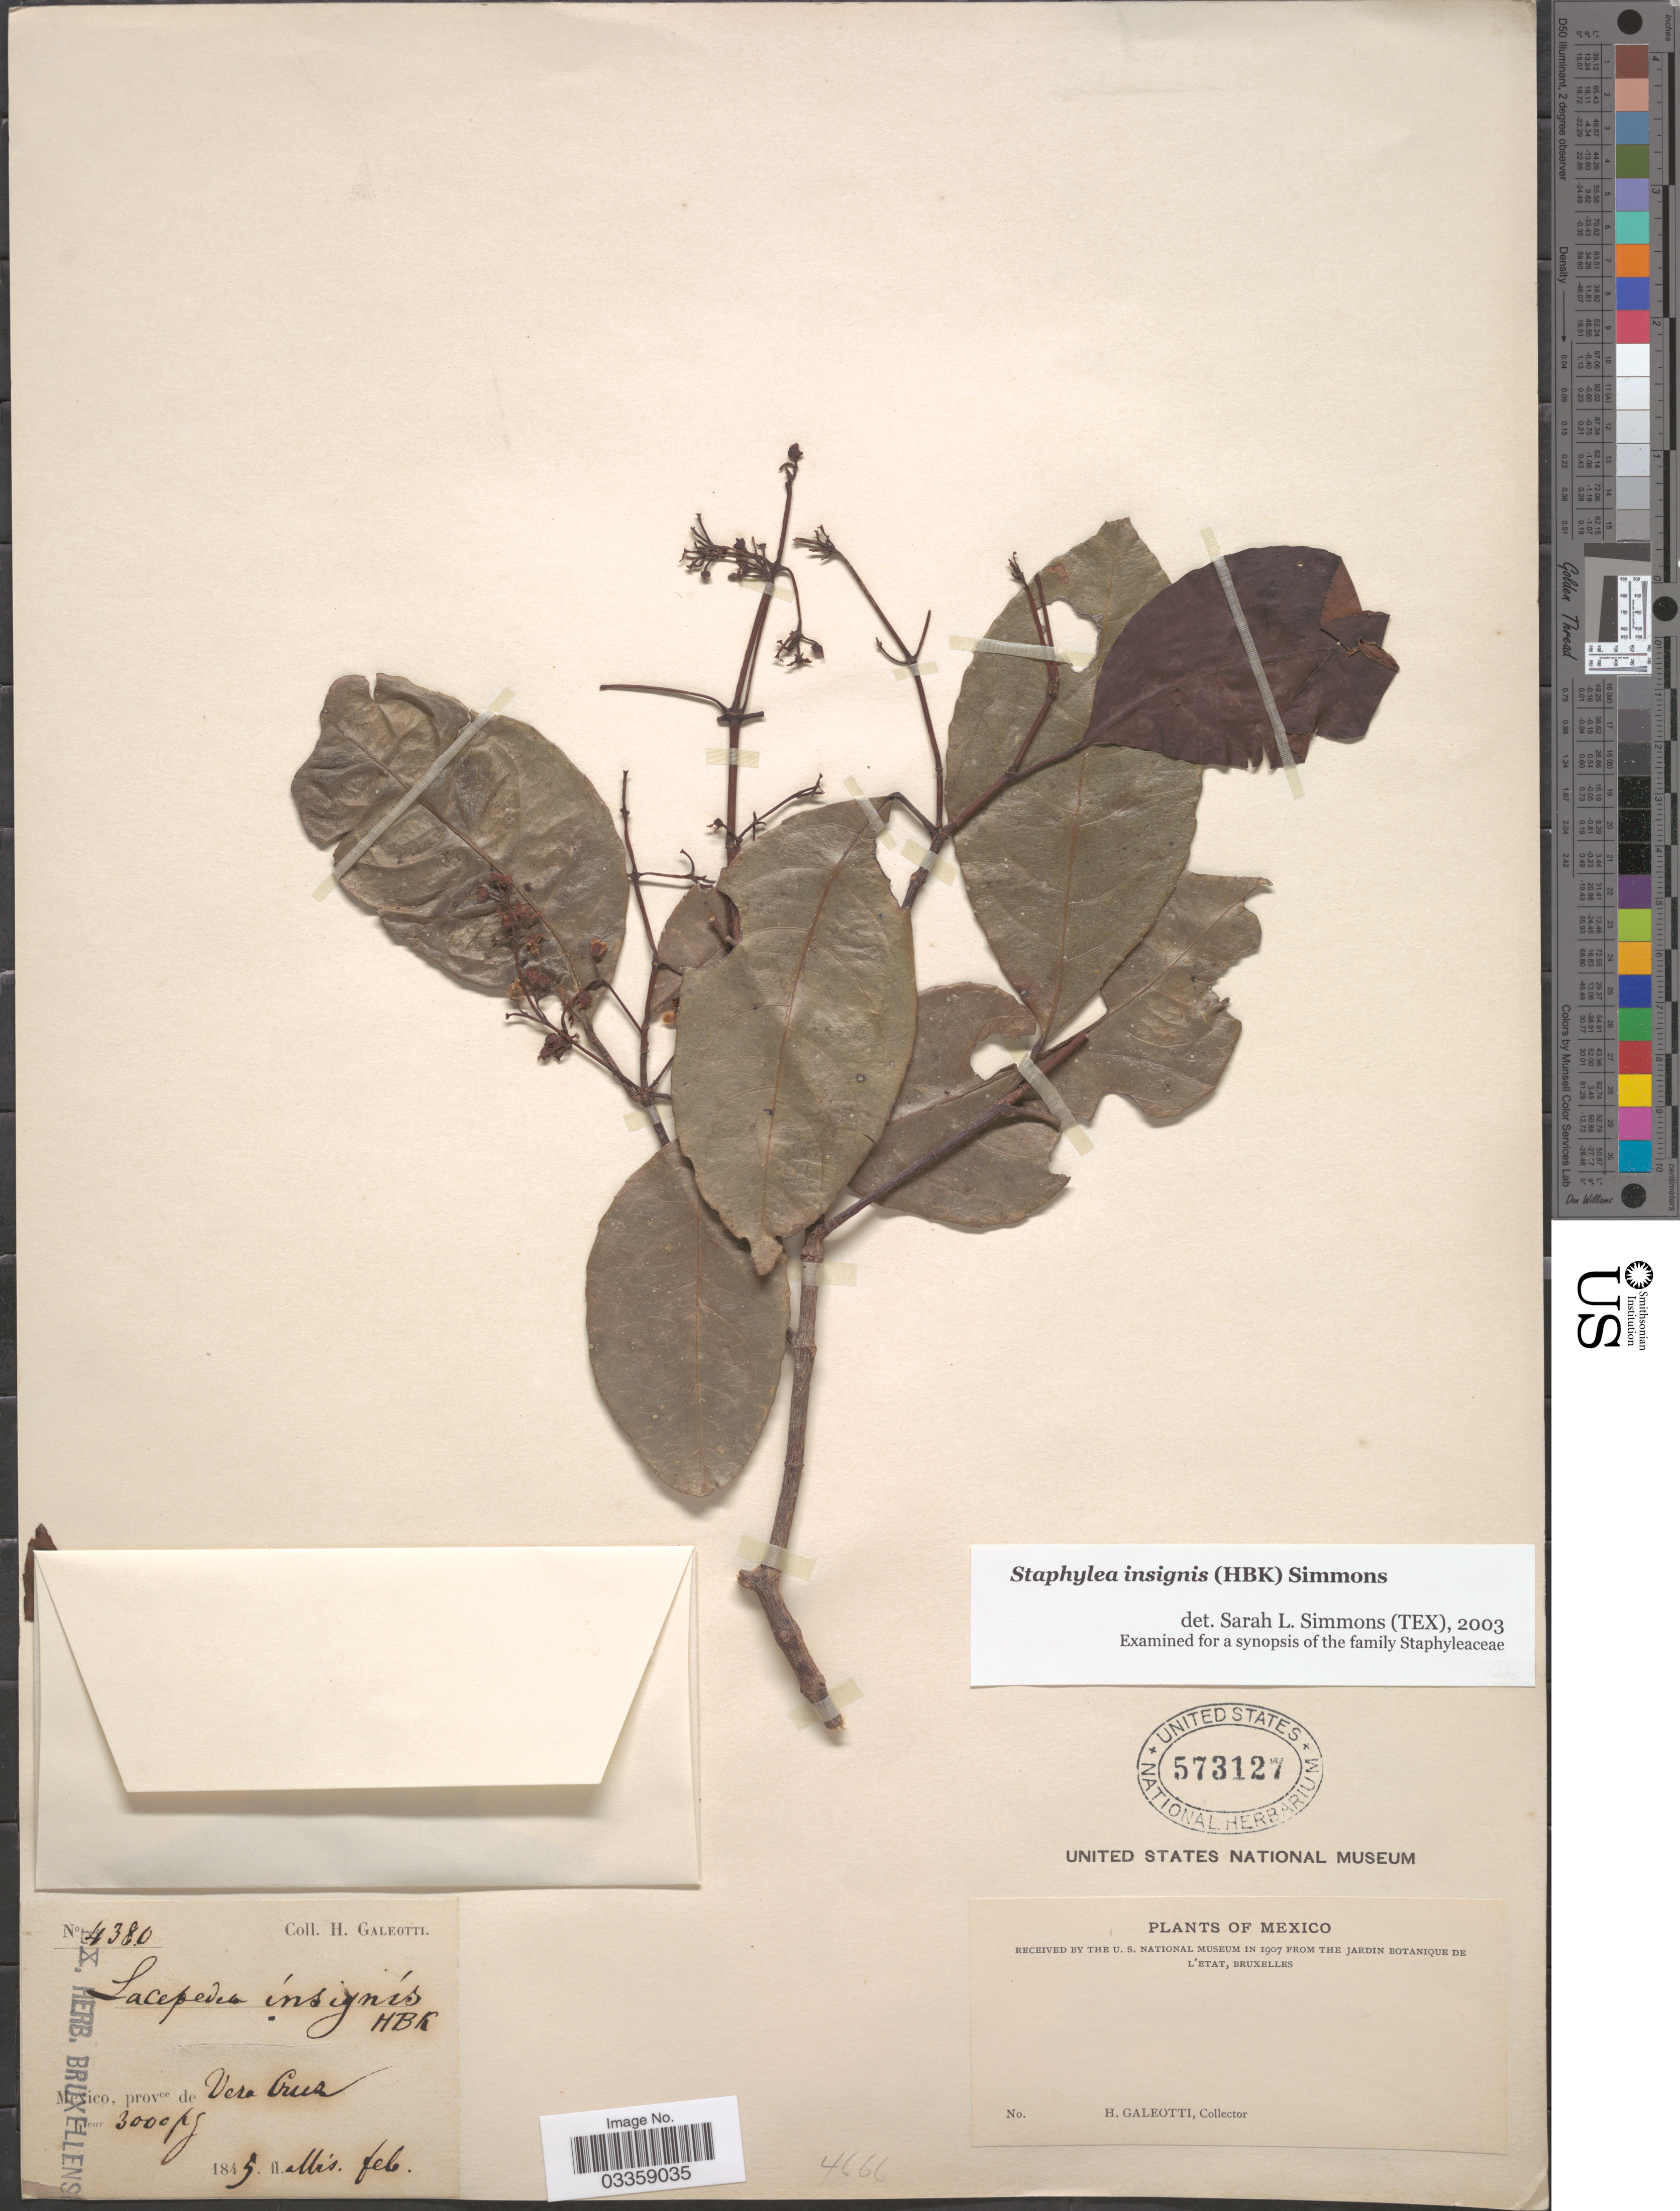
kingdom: Plantae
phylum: Tracheophyta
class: Magnoliopsida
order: Crossosomatales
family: Staphyleaceae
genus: Turpinia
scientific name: Turpinia insignis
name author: (Kunth) Tul.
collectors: H. G. Galeotti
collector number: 4380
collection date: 1845-02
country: Mexico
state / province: Veracruz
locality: Prov.ce de Vera Cruz.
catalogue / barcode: US 573127